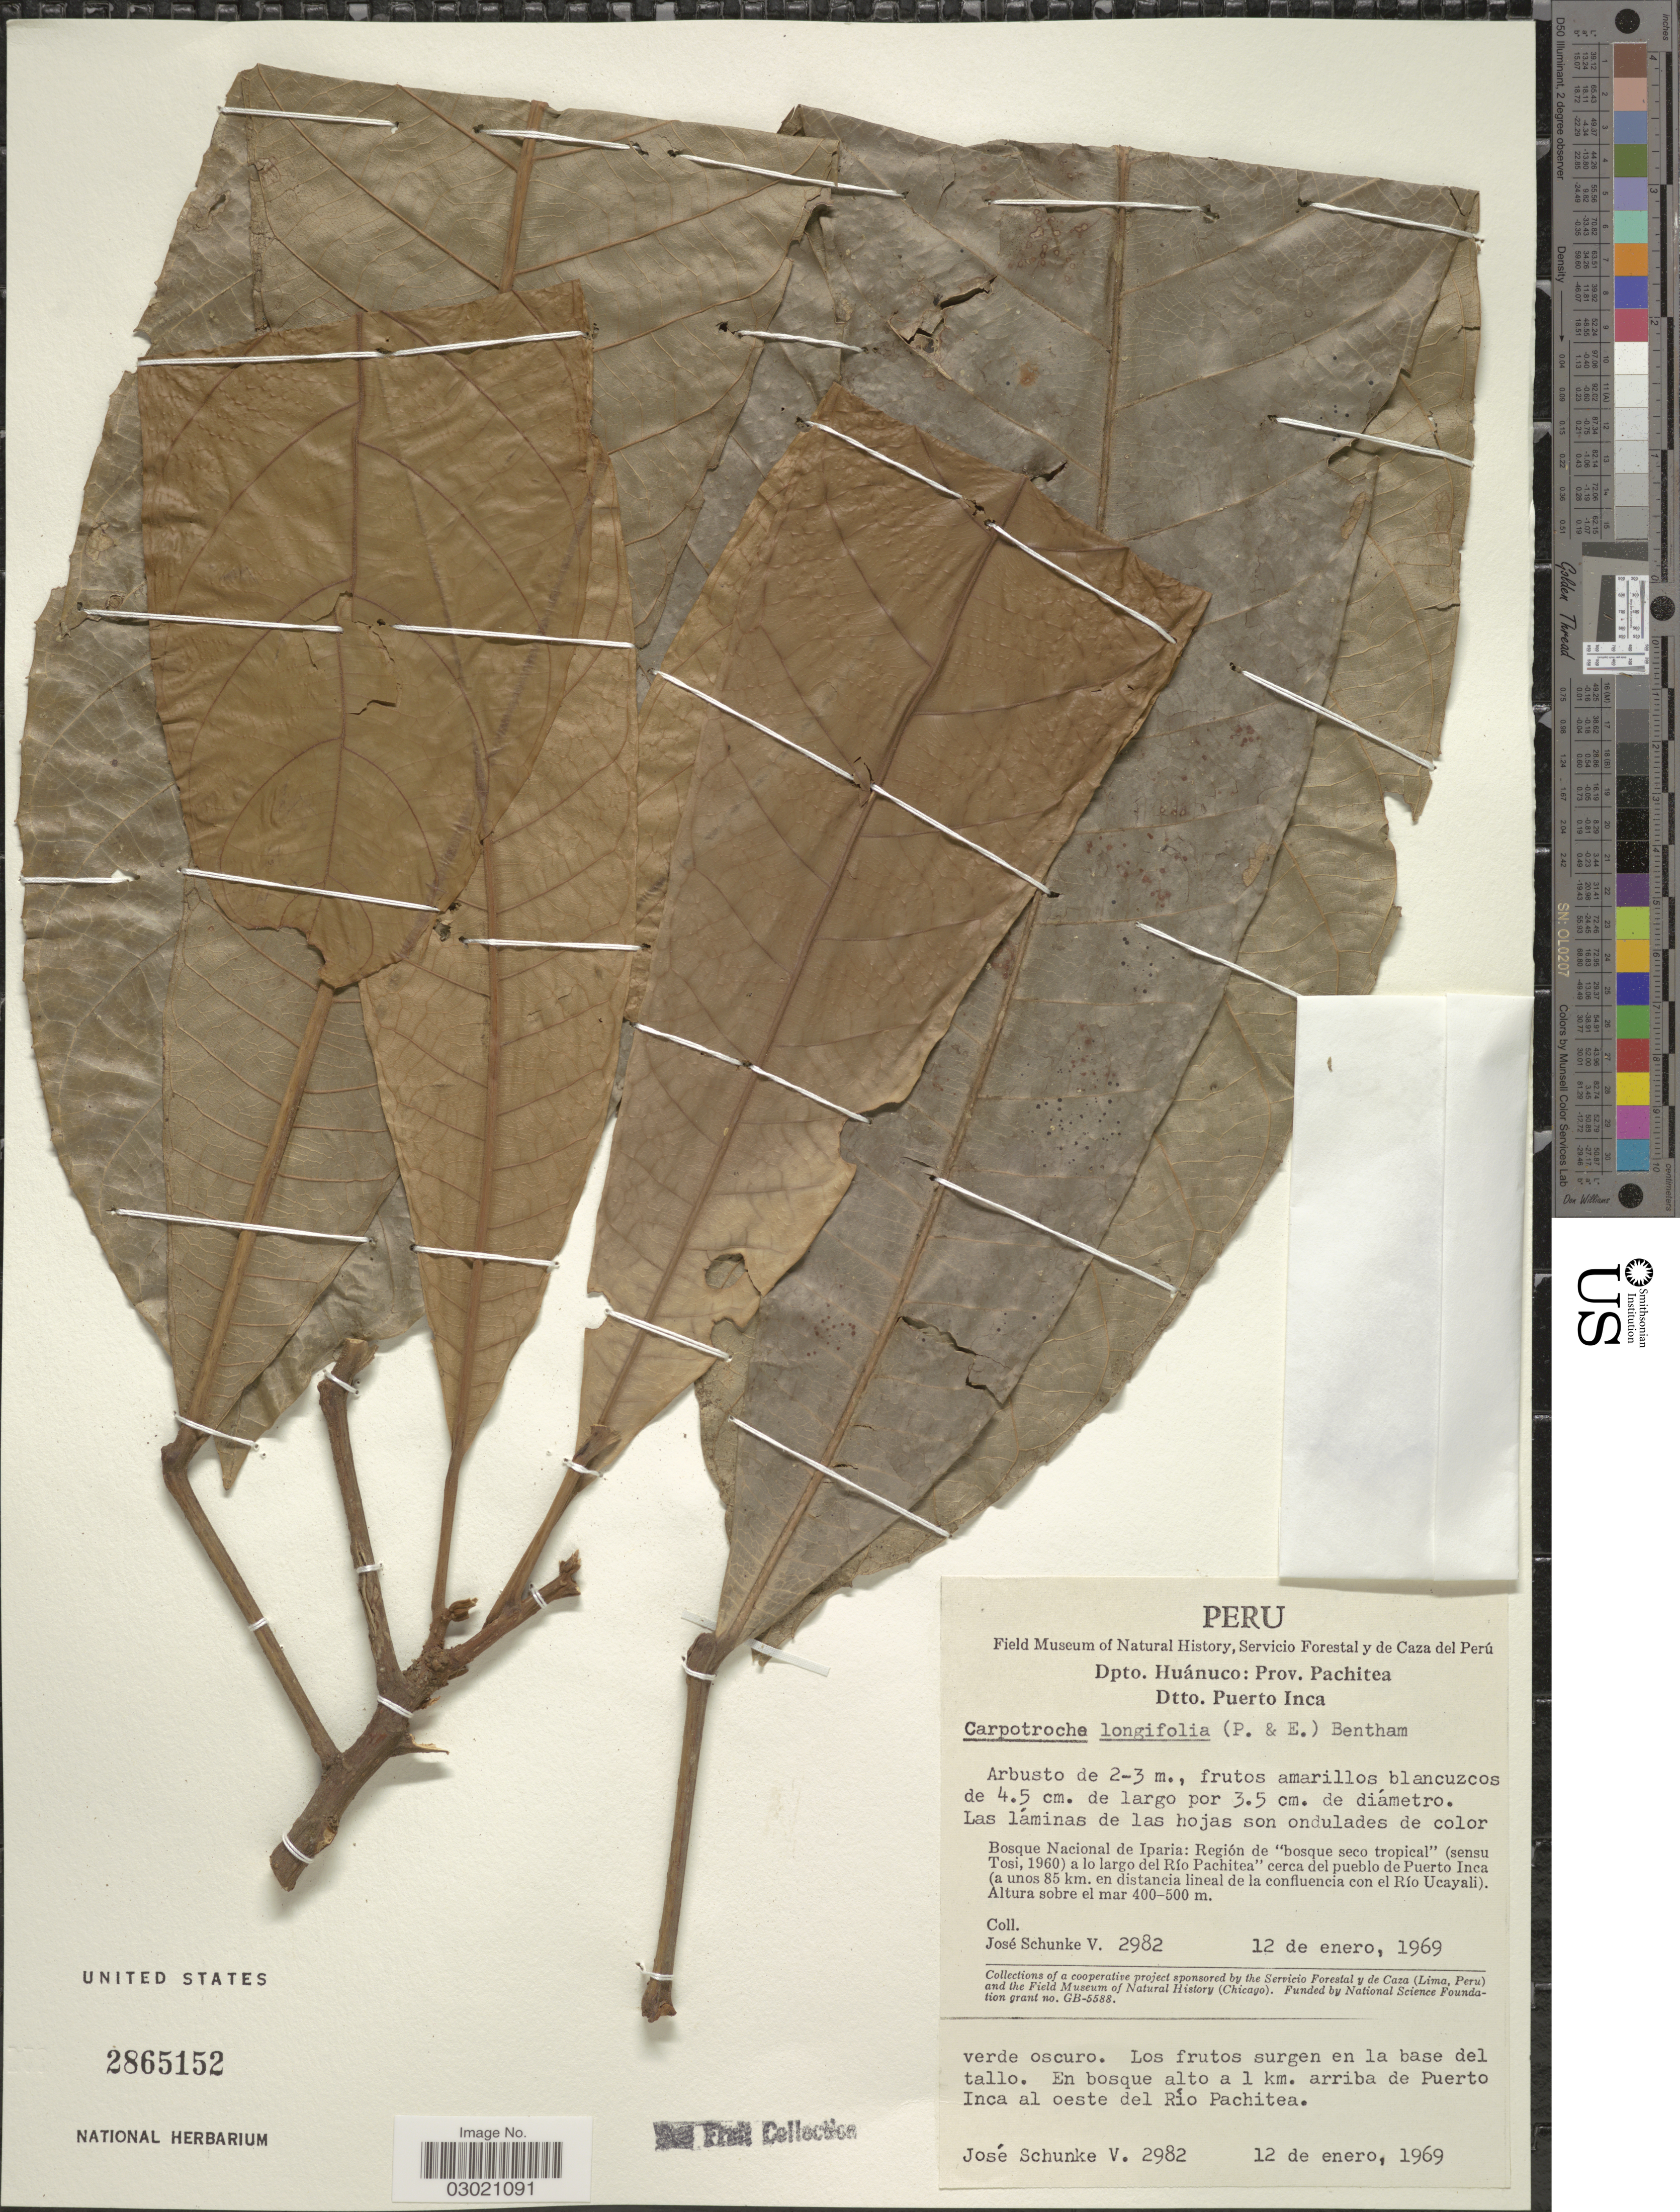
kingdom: Plantae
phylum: Tracheophyta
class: Magnoliopsida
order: Malpighiales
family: Achariaceae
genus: Carpotroche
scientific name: Carpotroche longifolia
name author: (Poepp.) Benth.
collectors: J. Schunke Vigo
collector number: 2982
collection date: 1969-01-12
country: Peru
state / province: Huánuco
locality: Dpto. Huánuco: Prov. Pachitea, Dtto. Puerto Inca, Bosque Nacional de Iparia: Región de "bosque seco tropical" (sensu Tosi, 1960) a lo largo del Río Pachitea cerca del pueblo de Puerto Inca (a unos 85 km. en distancia lineal de la confluencia con el Río Ucayali). En bosque alto a 1 km. arriba de Puerto Inca al oeste del Río Pachitea.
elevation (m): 400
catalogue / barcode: US 2865152